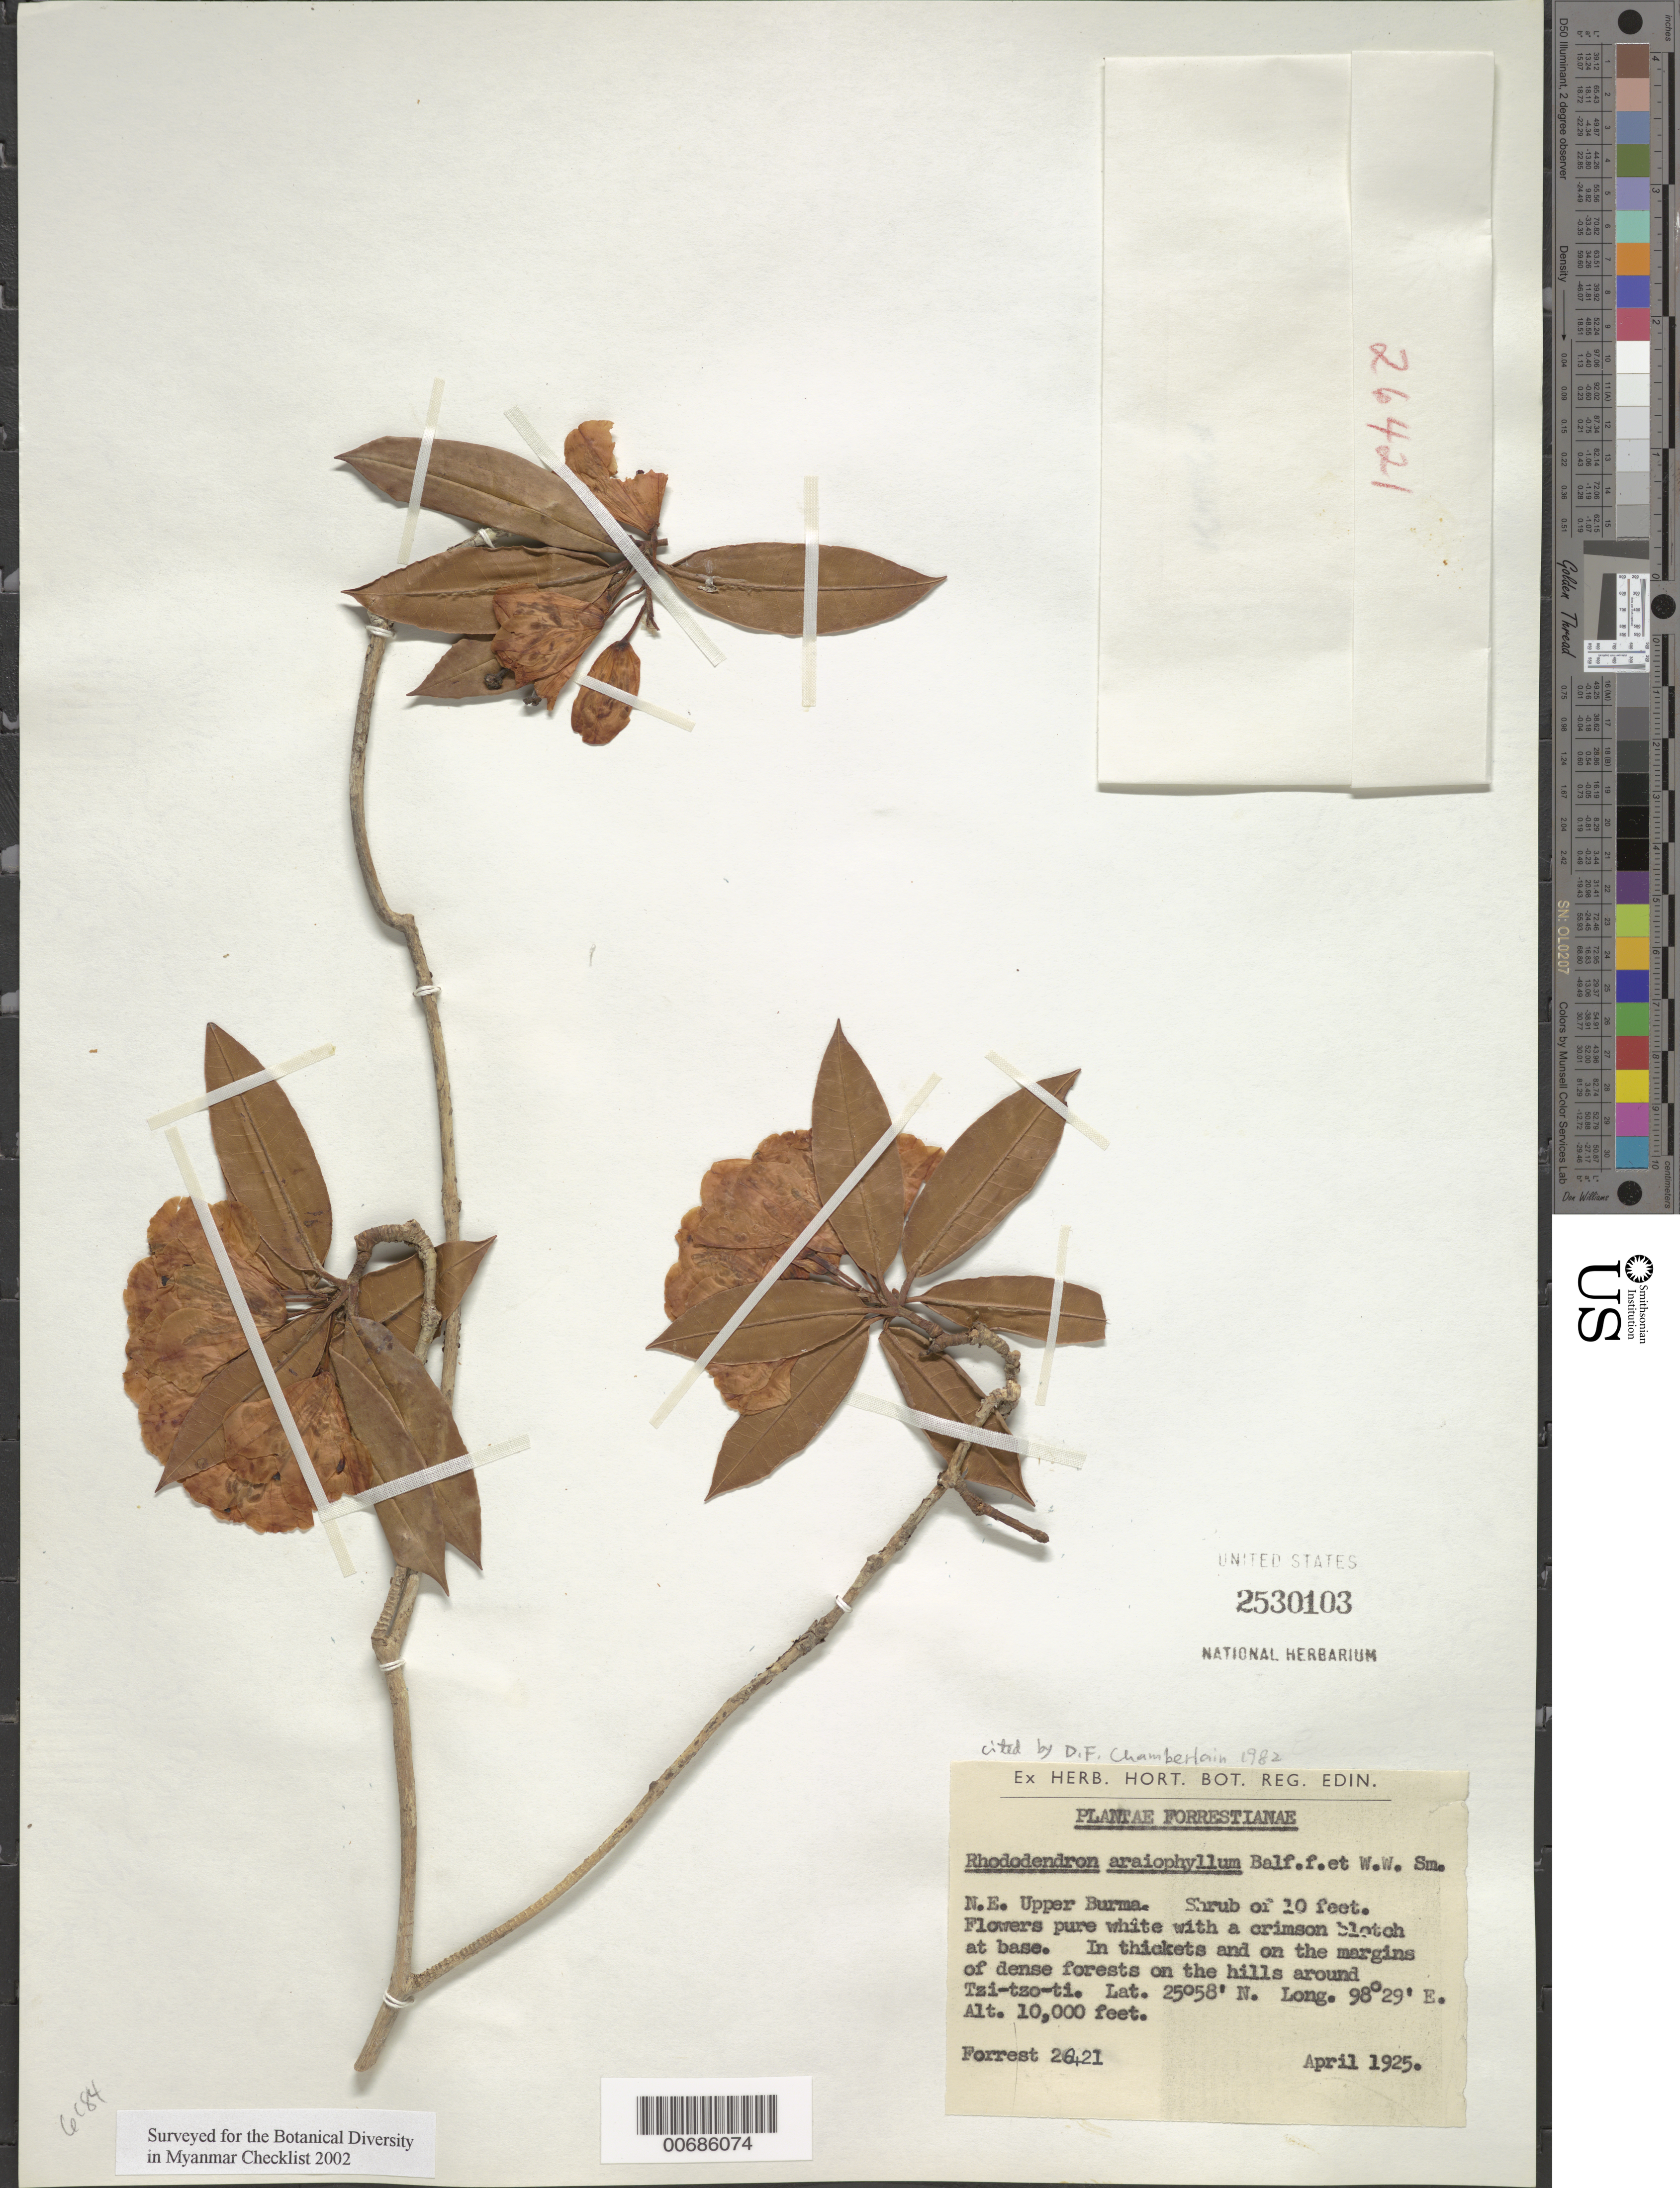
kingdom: Plantae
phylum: Tracheophyta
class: Magnoliopsida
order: Ericales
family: Ericaceae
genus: Rhododendron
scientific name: Rhododendron araiophyllum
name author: Balf. f. & W.W. Sm.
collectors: G. Forrest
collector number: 26421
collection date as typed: Apr 1925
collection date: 1925-04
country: Myanmar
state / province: Kachin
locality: Tzi-tzo-ti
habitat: Thickets and margins of dense forest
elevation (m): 3048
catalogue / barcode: US 2530103